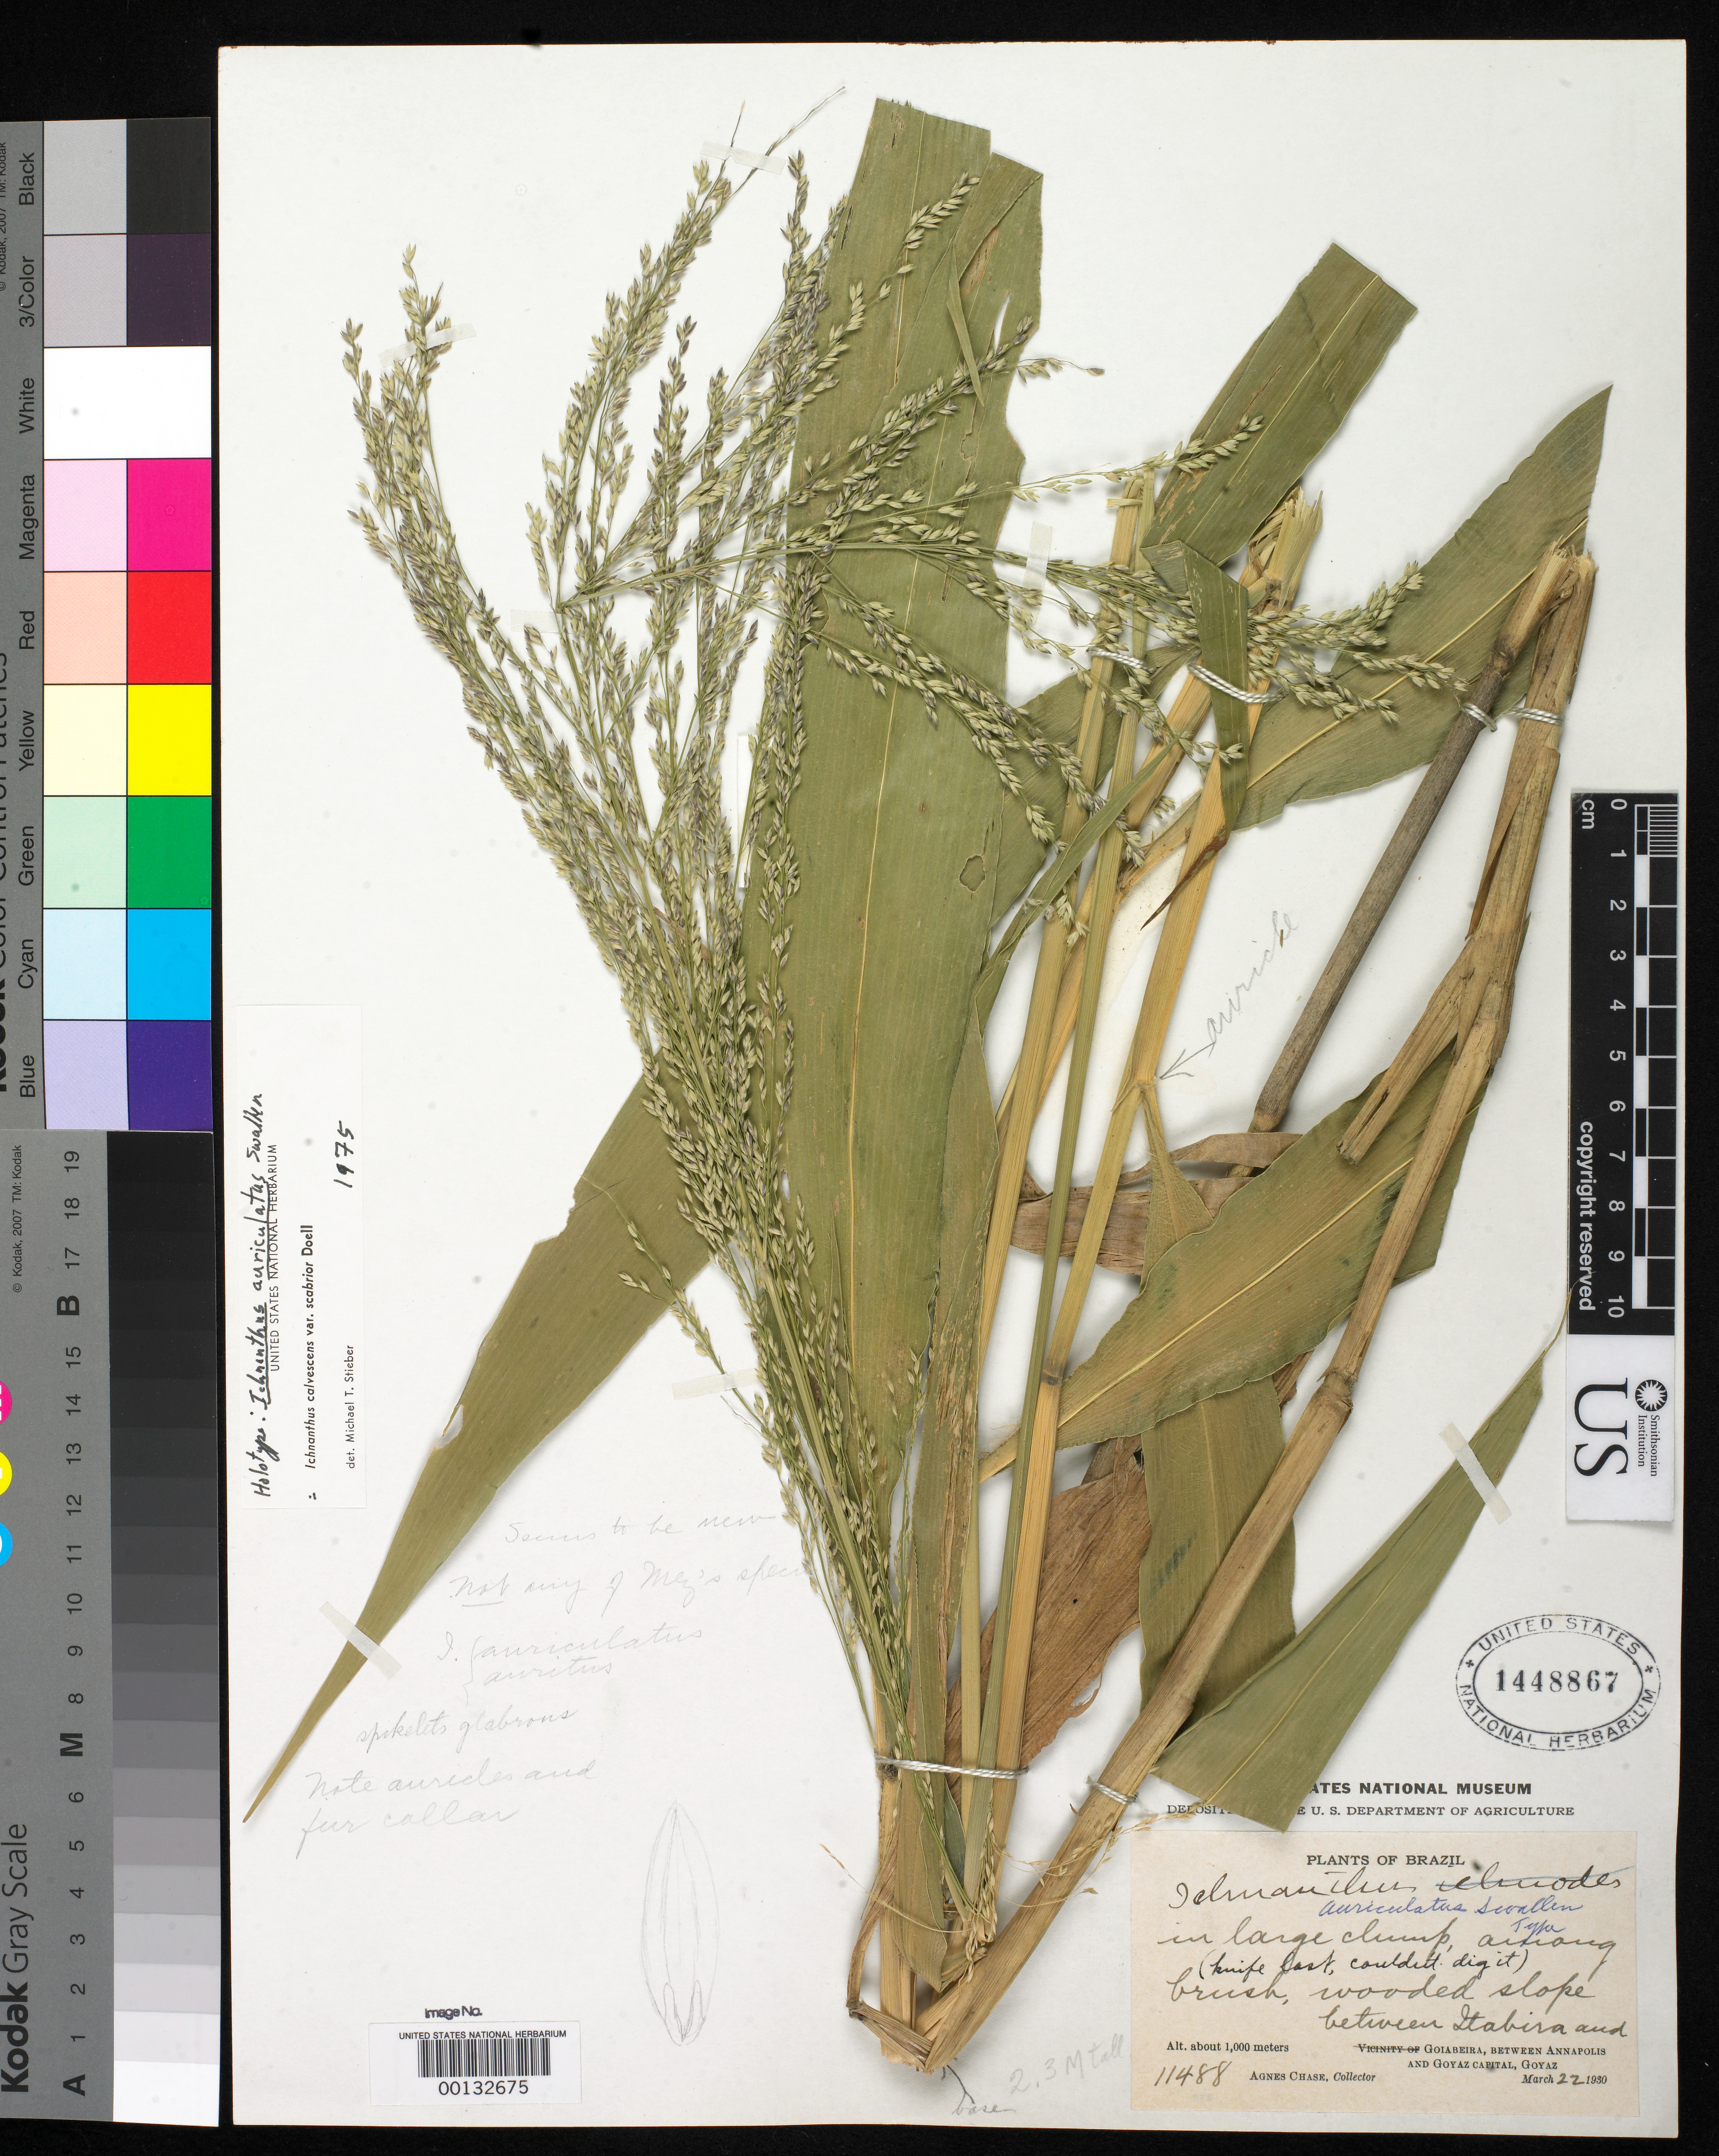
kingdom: Plantae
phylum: Tracheophyta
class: Liliopsida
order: Poales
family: Poaceae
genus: Ichnanthus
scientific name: Ichnanthus auriculatus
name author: Swallen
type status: Holotype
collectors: A. Chase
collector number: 11488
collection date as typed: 22 Mar 1980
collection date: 1980-03-22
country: Brazil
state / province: Goiás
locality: Goiabeira between Anápolis and Goyaz.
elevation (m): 1000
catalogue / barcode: US 1448867